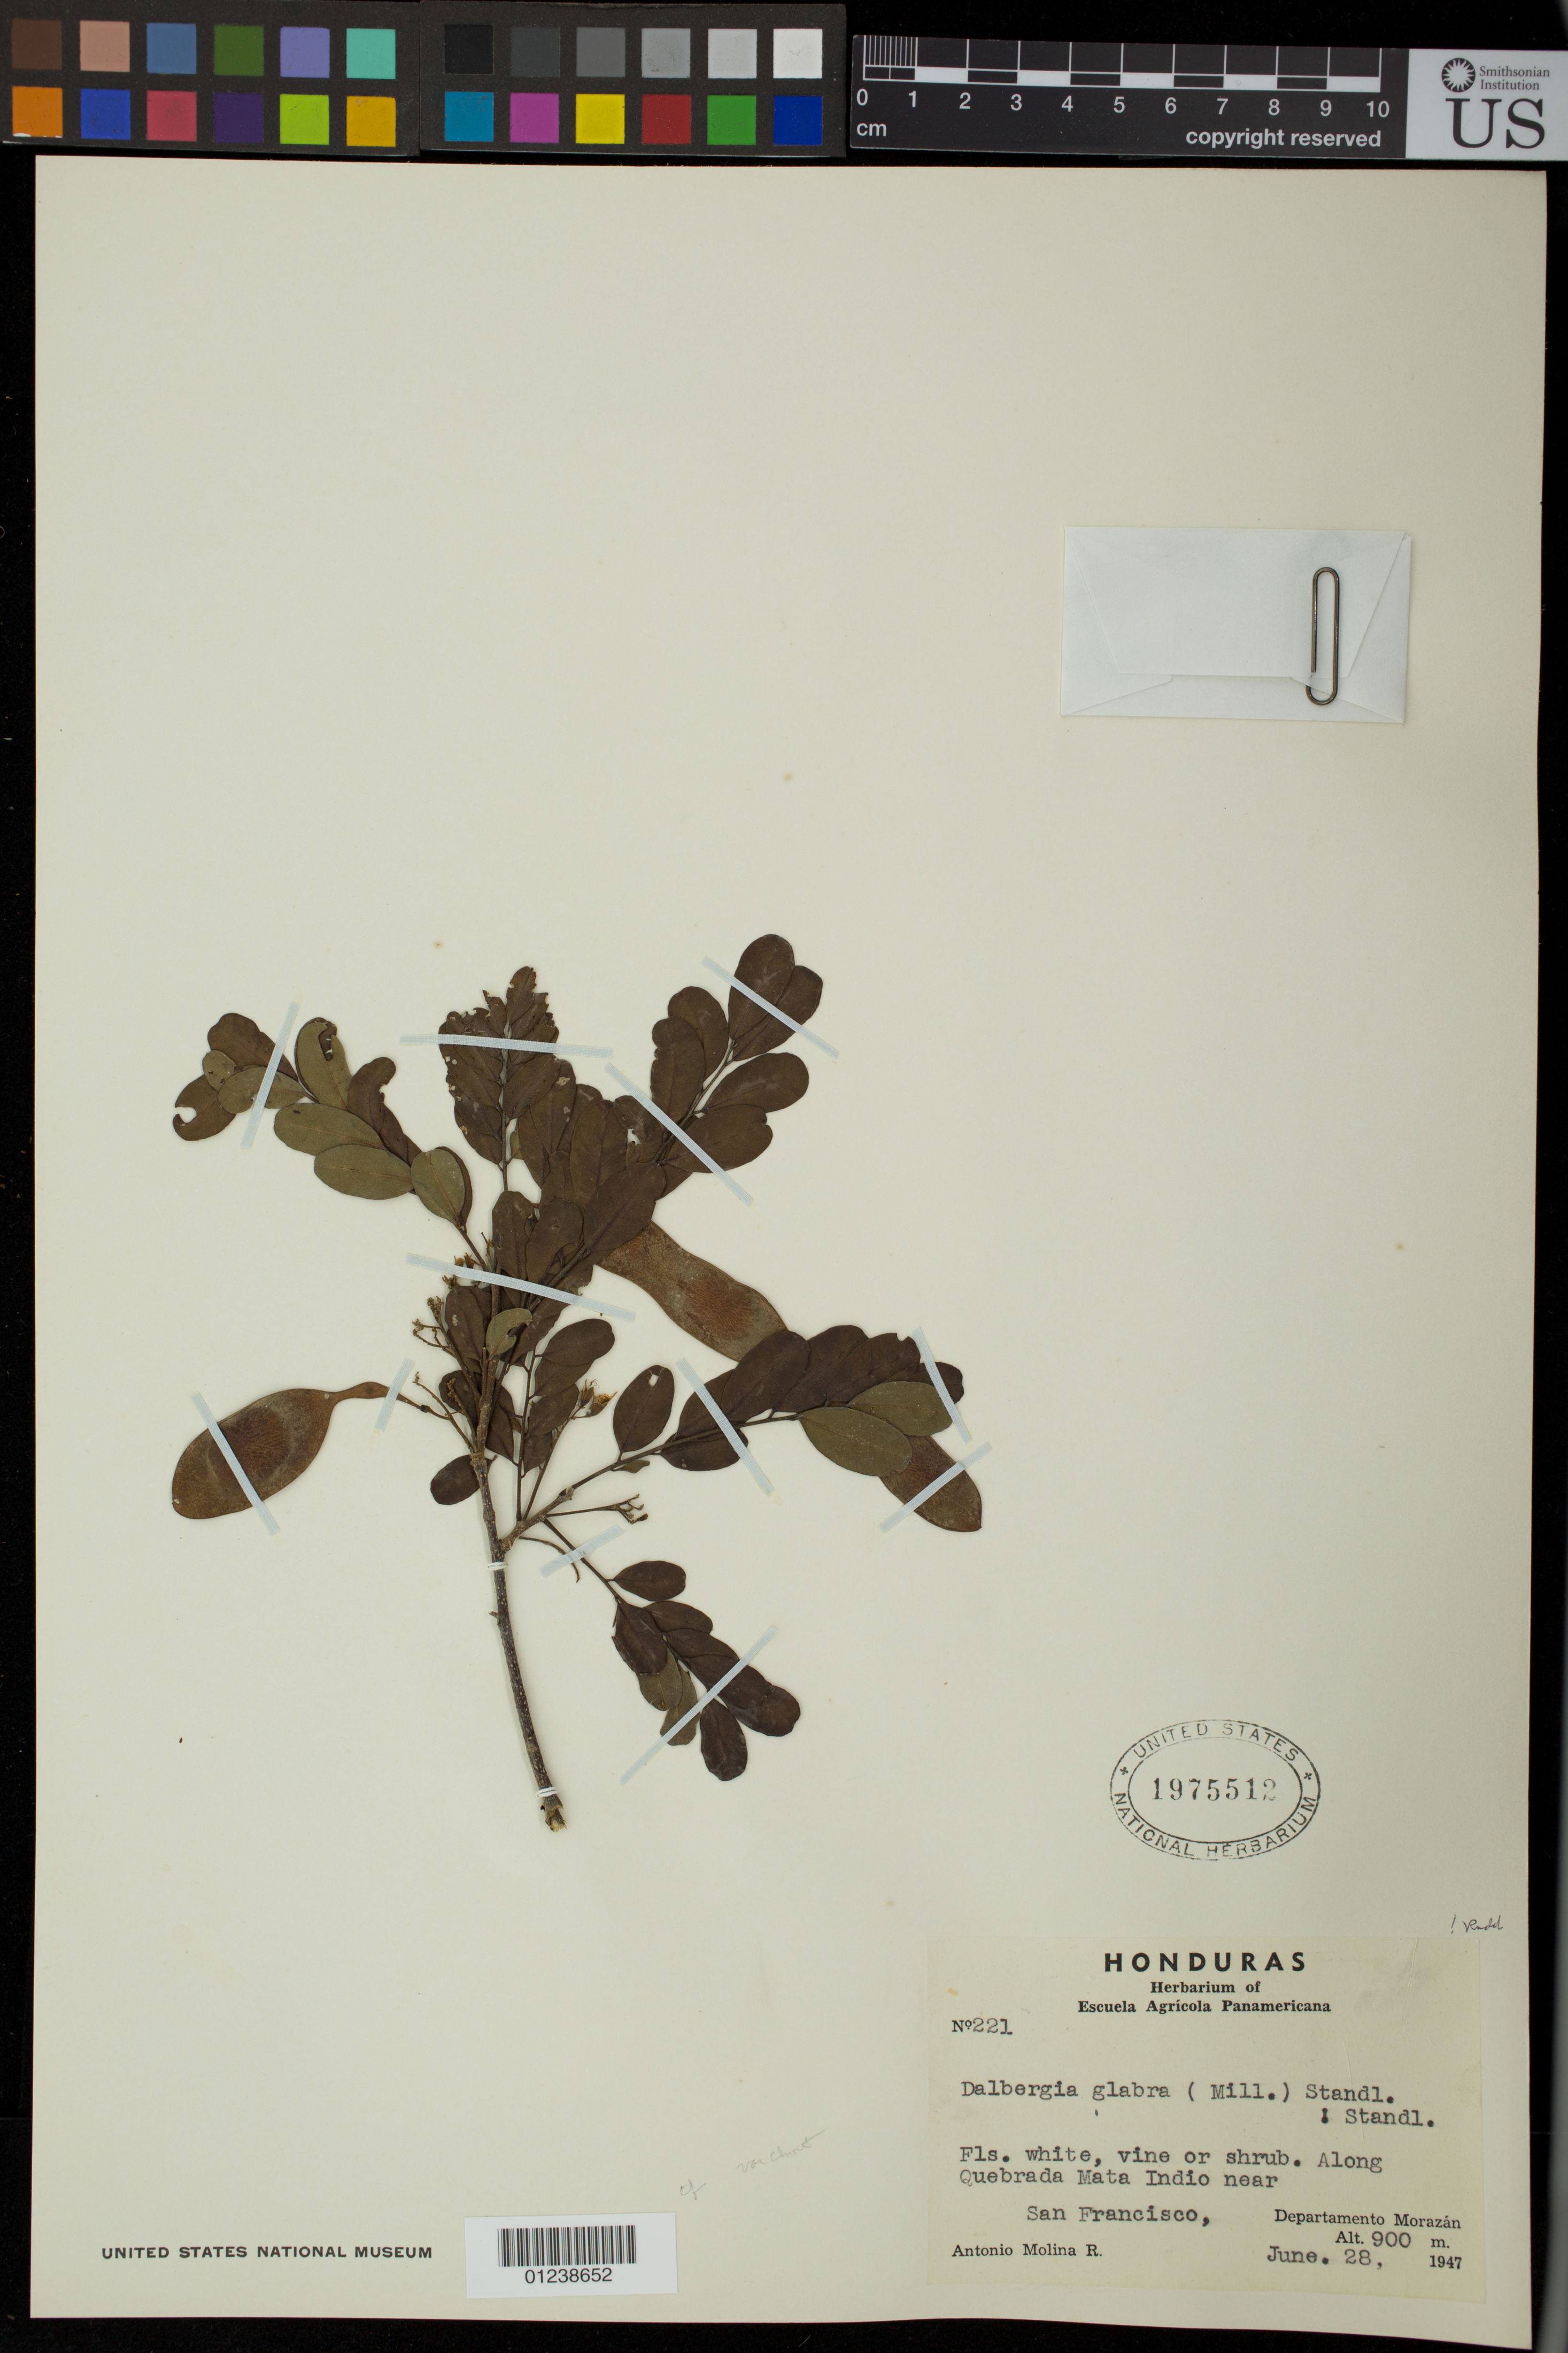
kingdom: Plantae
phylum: Tracheophyta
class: Magnoliopsida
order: Fabales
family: Fabaceae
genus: Dalbergia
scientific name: Dalbergia glabra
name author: (Mill.) Standl.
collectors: A. Molina R.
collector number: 221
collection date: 1947-06-28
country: Honduras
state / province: Fco. Morazán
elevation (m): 900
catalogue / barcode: US 1975512